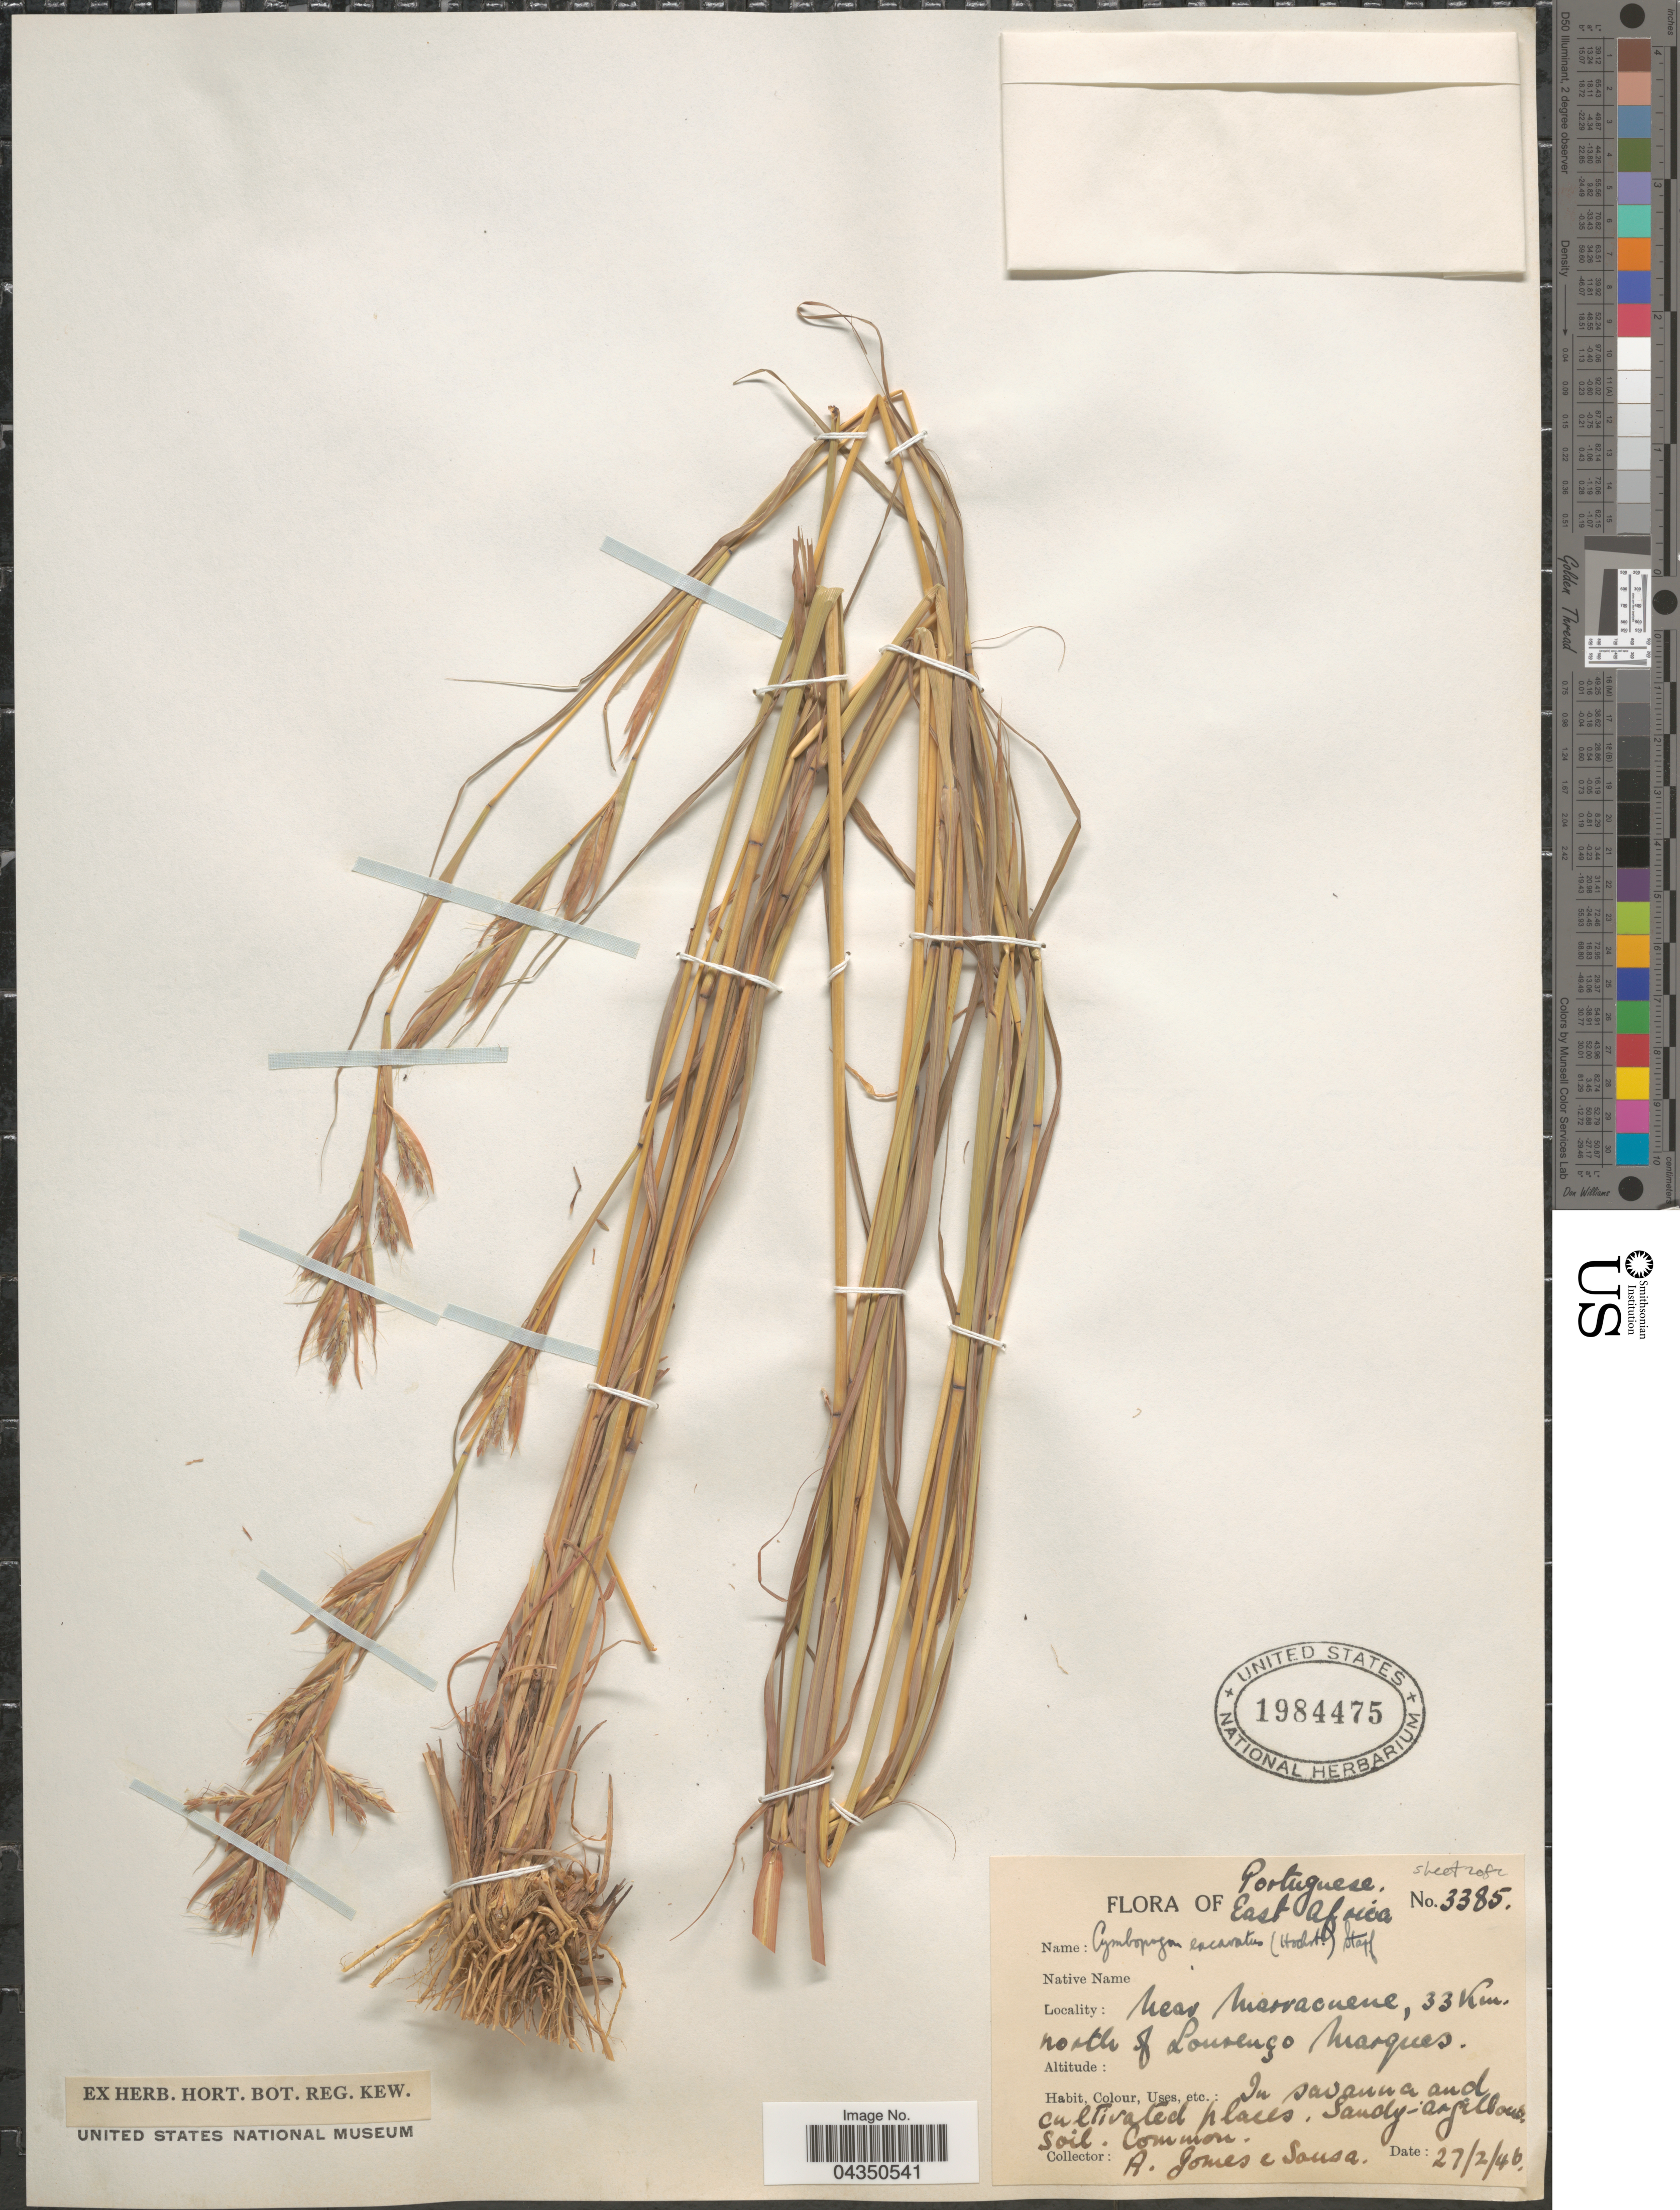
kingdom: Plantae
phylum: Tracheophyta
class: Liliopsida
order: Poales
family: Poaceae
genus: Cymbopogon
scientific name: Cymbopogon caesius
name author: (Nees ex Hook. & Arn.) Stapf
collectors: A. Gomes & -. Sousa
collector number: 3385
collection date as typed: Transcribed d/m/y: 27/2/46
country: Mozambique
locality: Portuguese East Africa. Near Marracuene, 33 km. north of Laurenço Marques.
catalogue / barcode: US 1984475